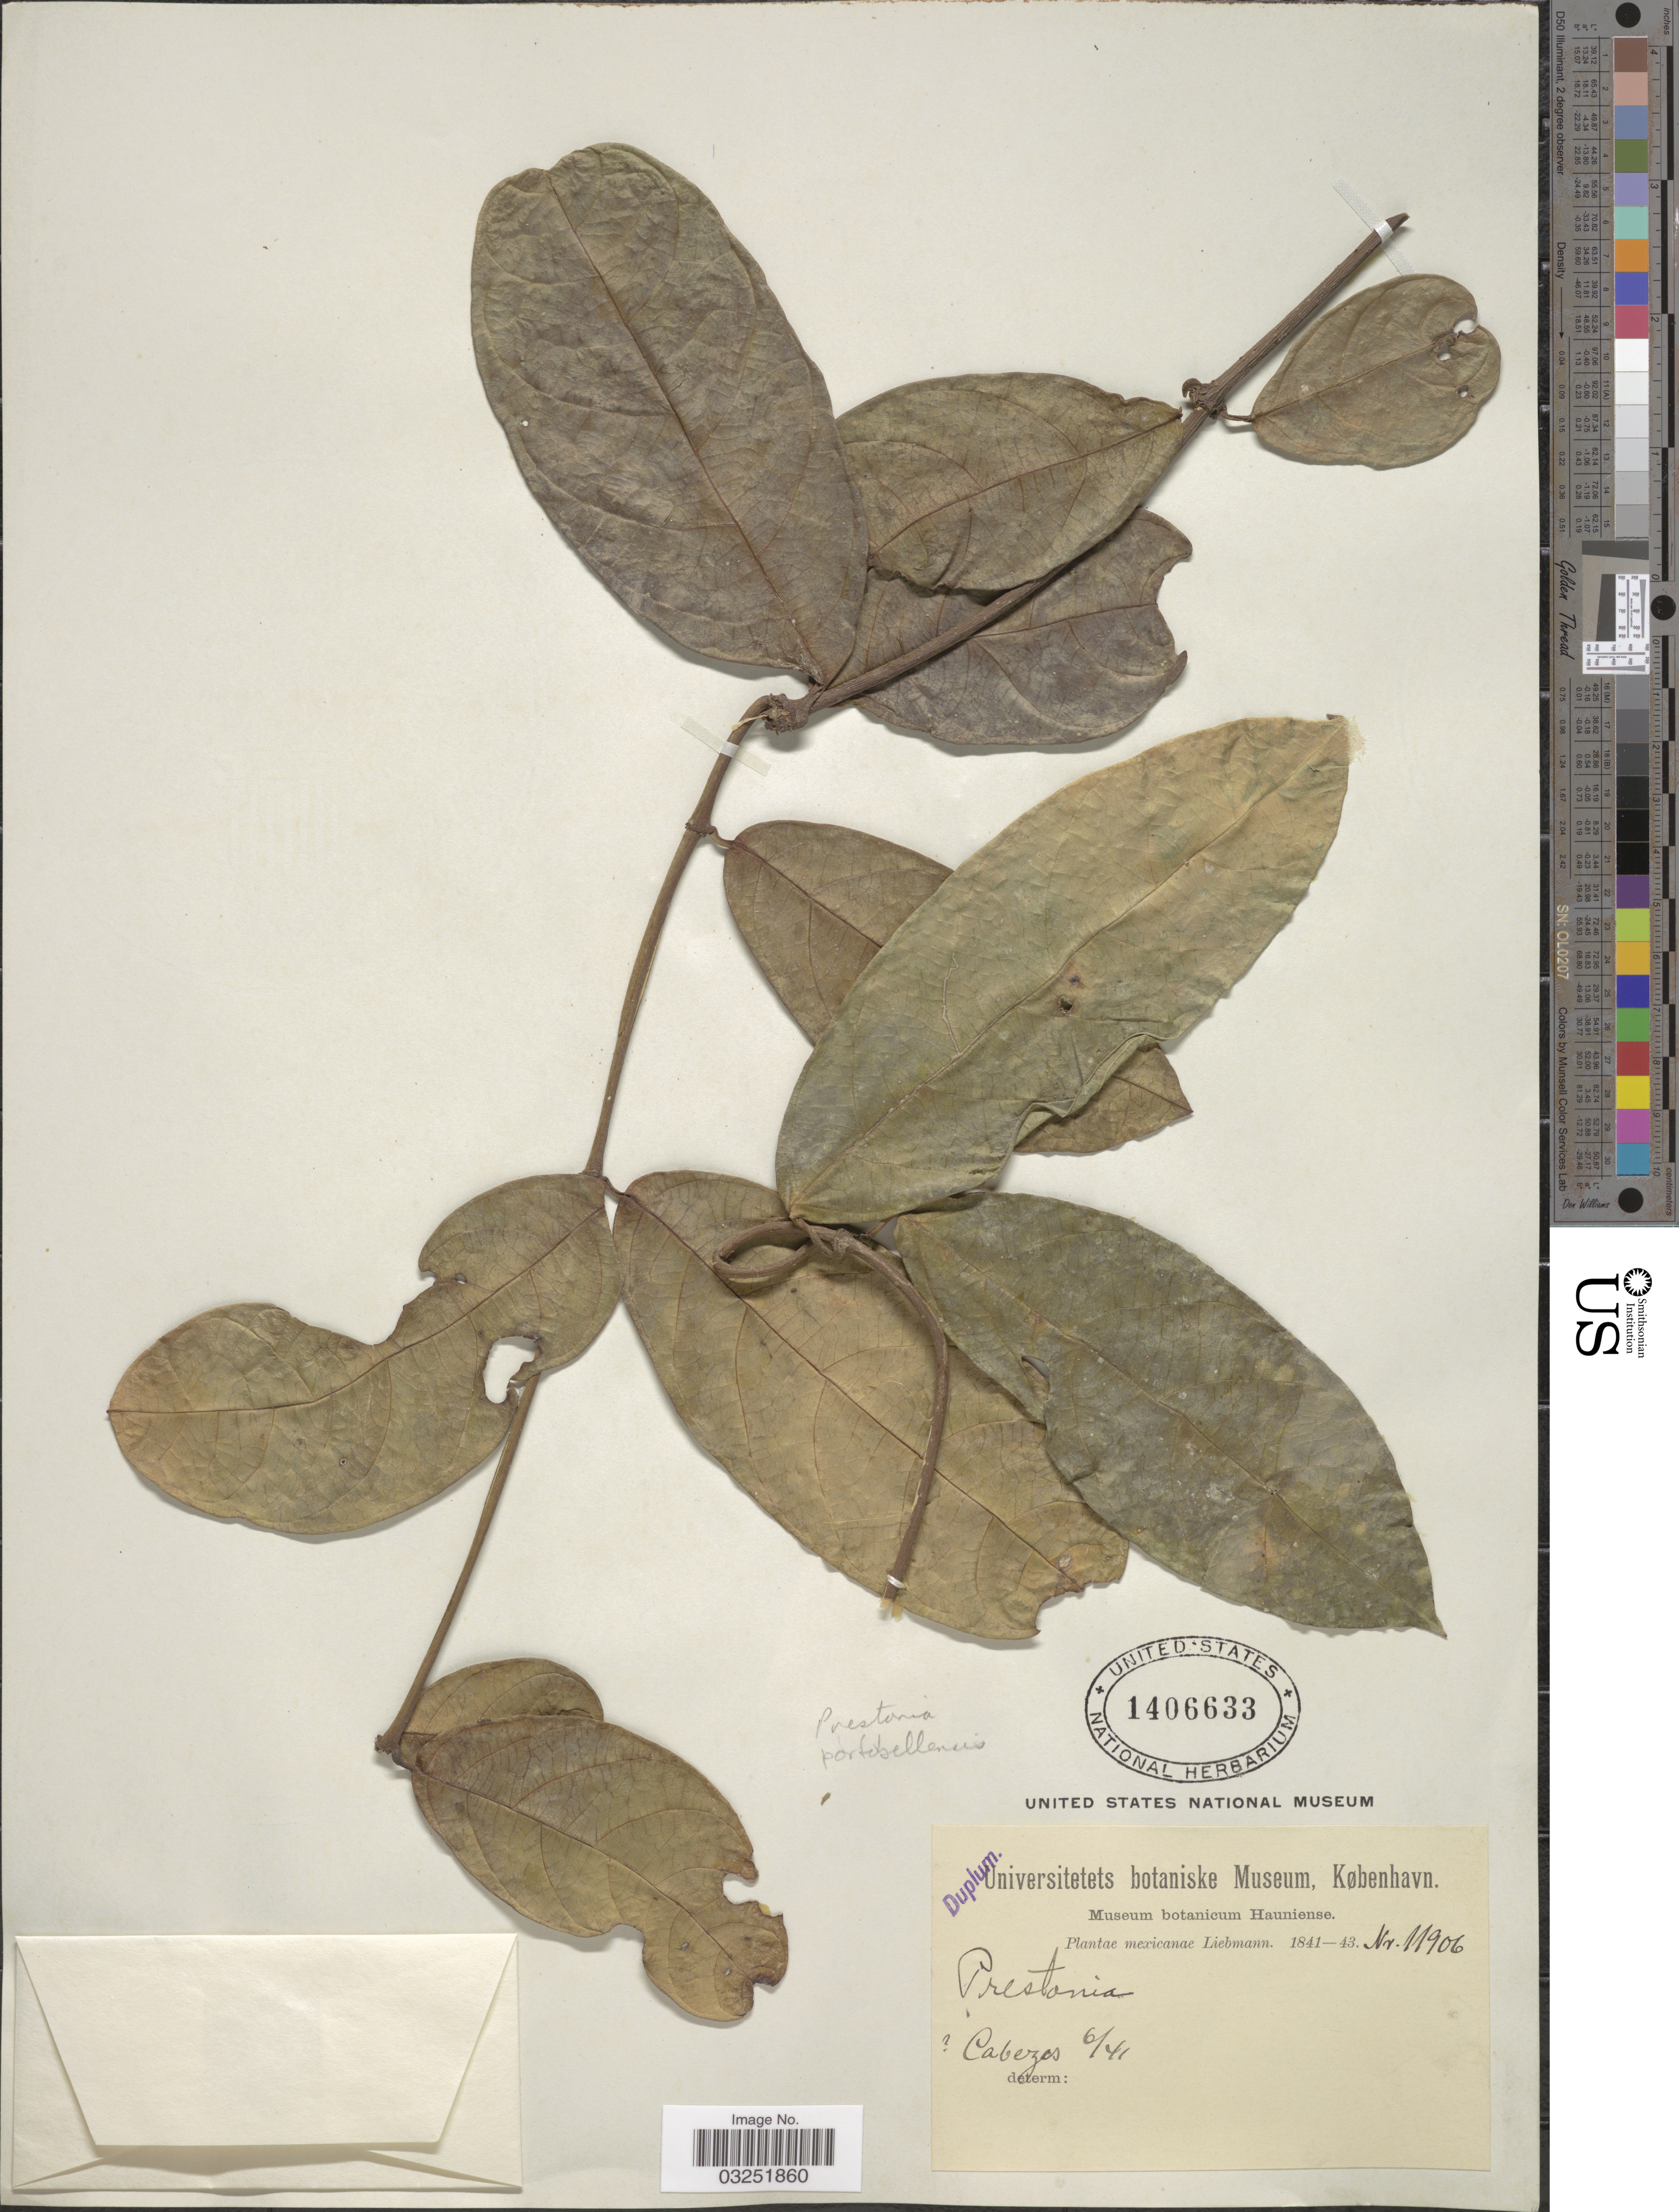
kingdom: Plantae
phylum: Tracheophyta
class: Magnoliopsida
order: Gentianales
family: Apocynaceae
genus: Prestonia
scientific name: Prestonia portobellensis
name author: (Beurl.) Woodson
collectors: Liebmann, --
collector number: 11906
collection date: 1841-06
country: Mexico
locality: Cabezos.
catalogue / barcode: US 1406633